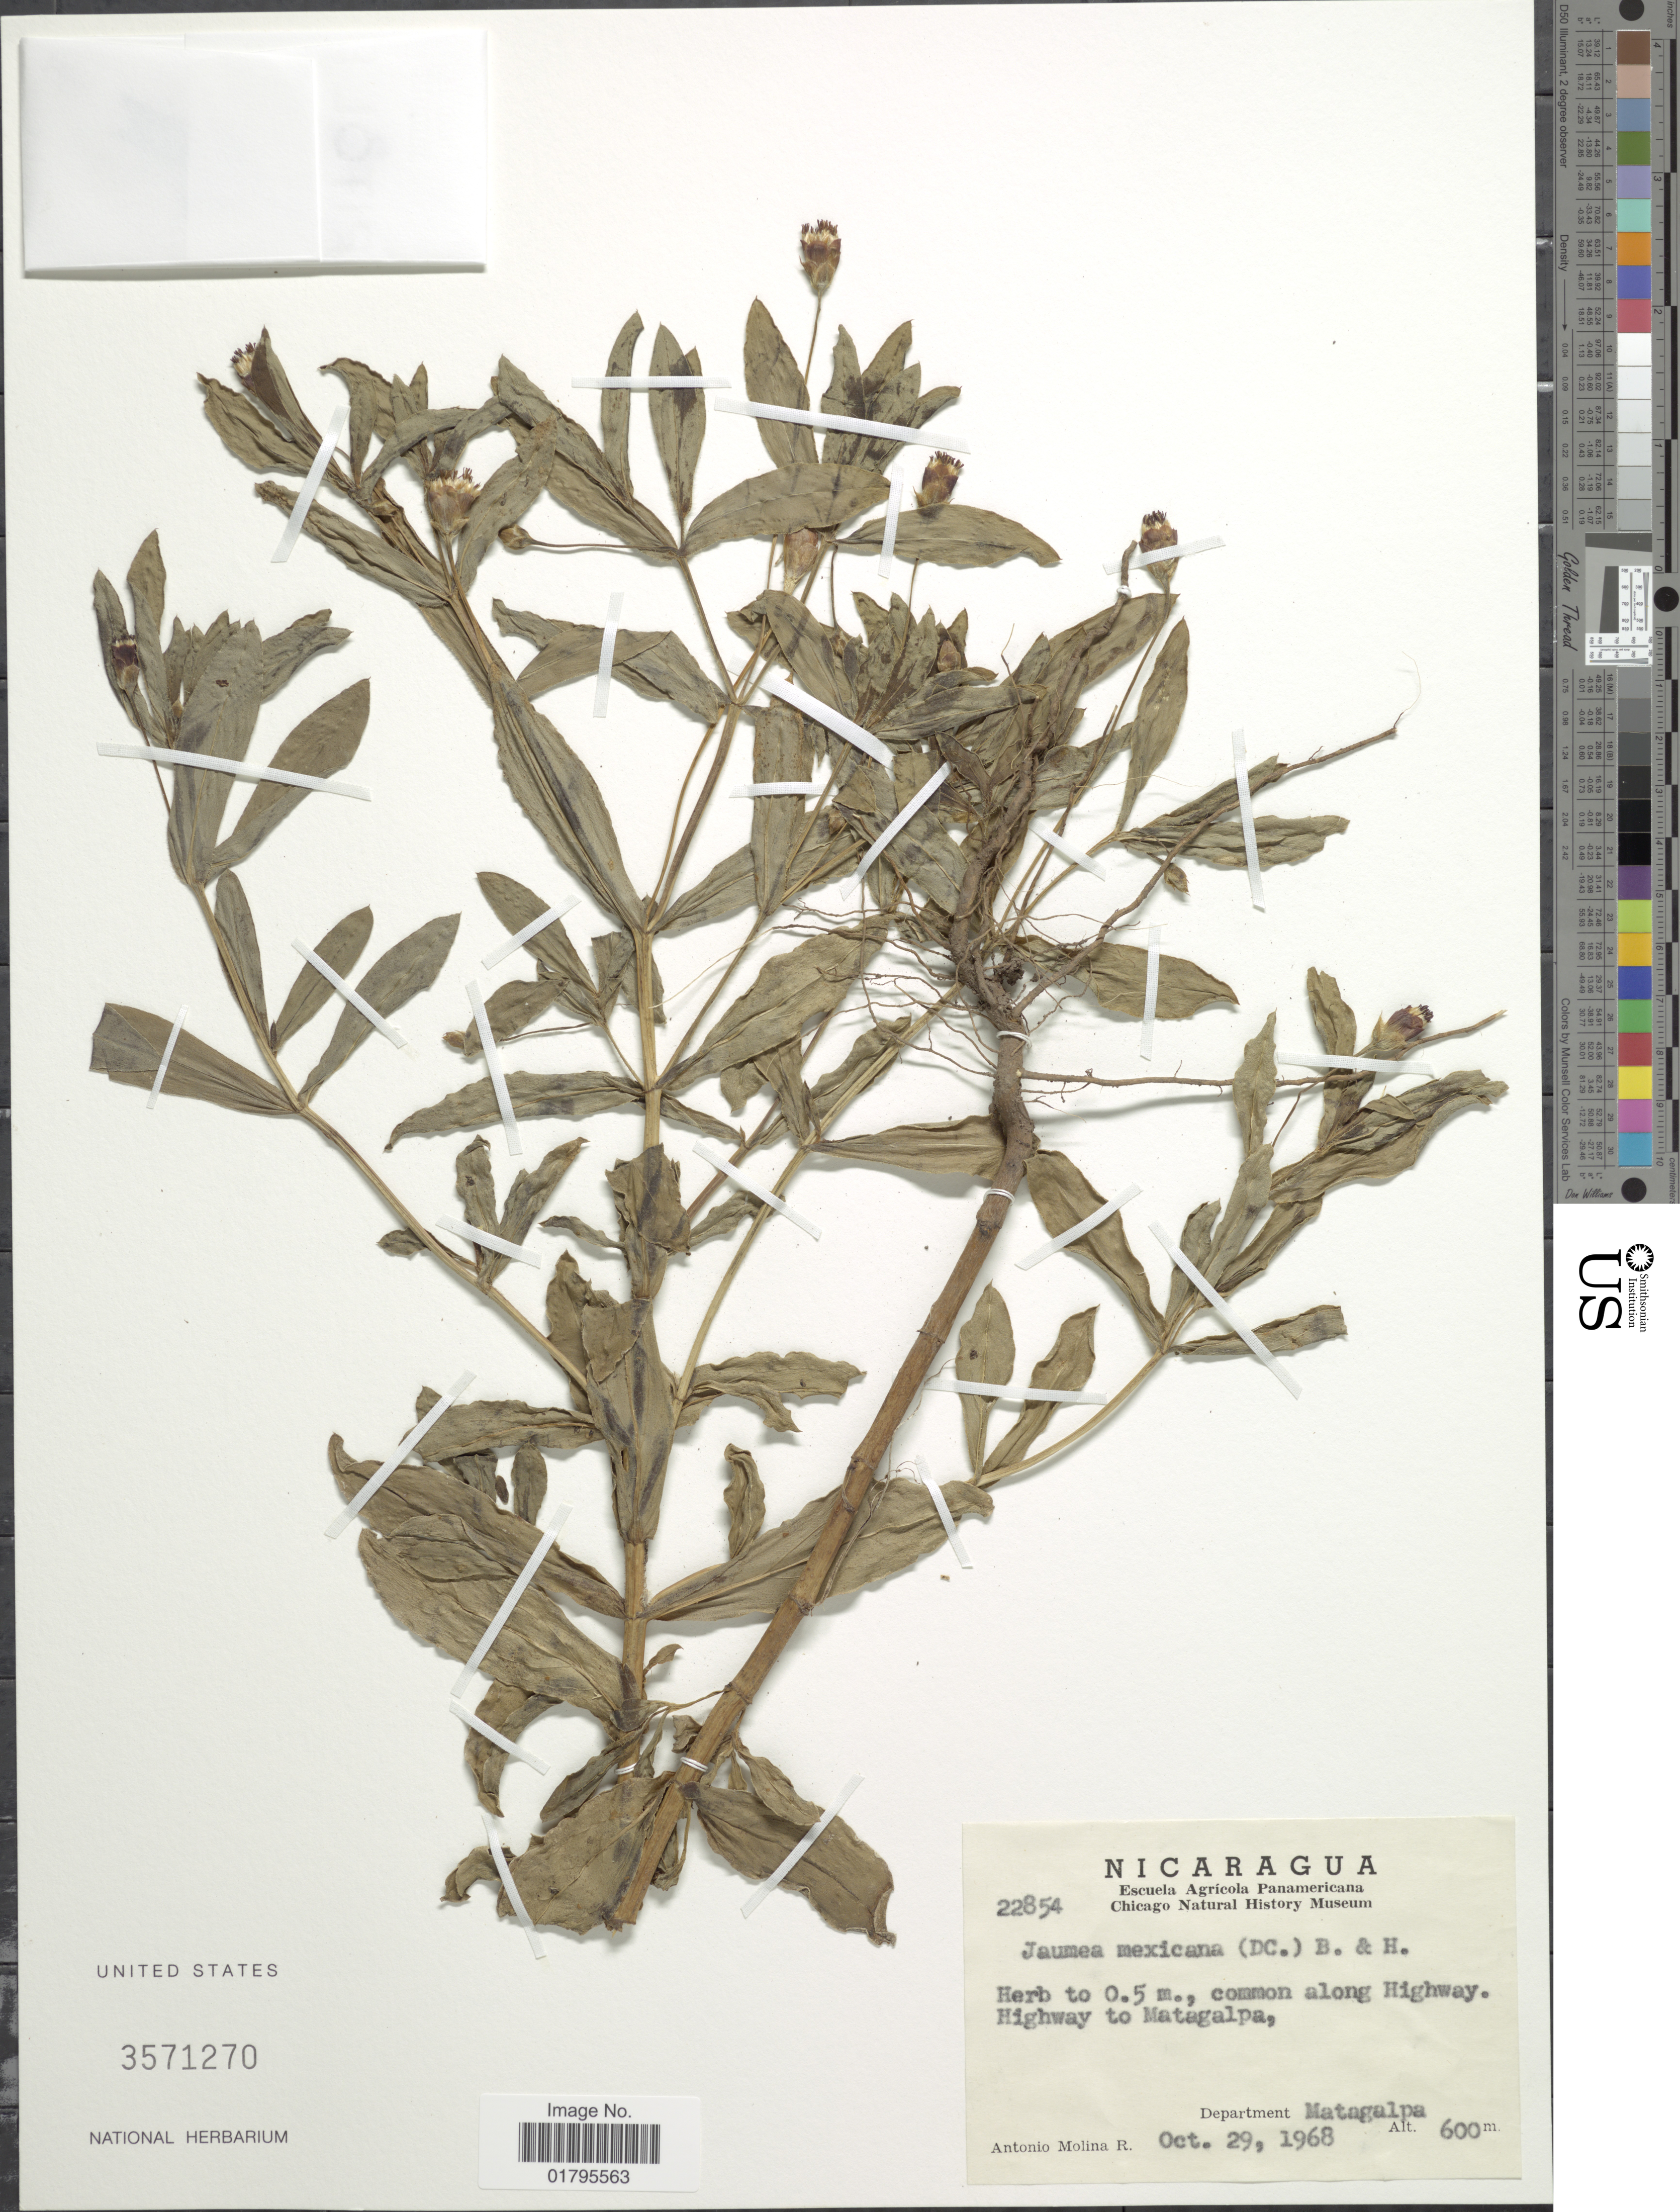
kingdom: Plantae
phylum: Tracheophyta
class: Magnoliopsida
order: Asterales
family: Asteraceae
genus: Arnicastrum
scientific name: Arnicastrum guerrerense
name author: Villaseñor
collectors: A. Molina R.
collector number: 22854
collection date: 1968-10-29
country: Nicaragua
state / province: Matagalpa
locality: Common along Highway, Highway to Matagalpa, Department Matagalpa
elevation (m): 600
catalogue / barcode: US 3571270